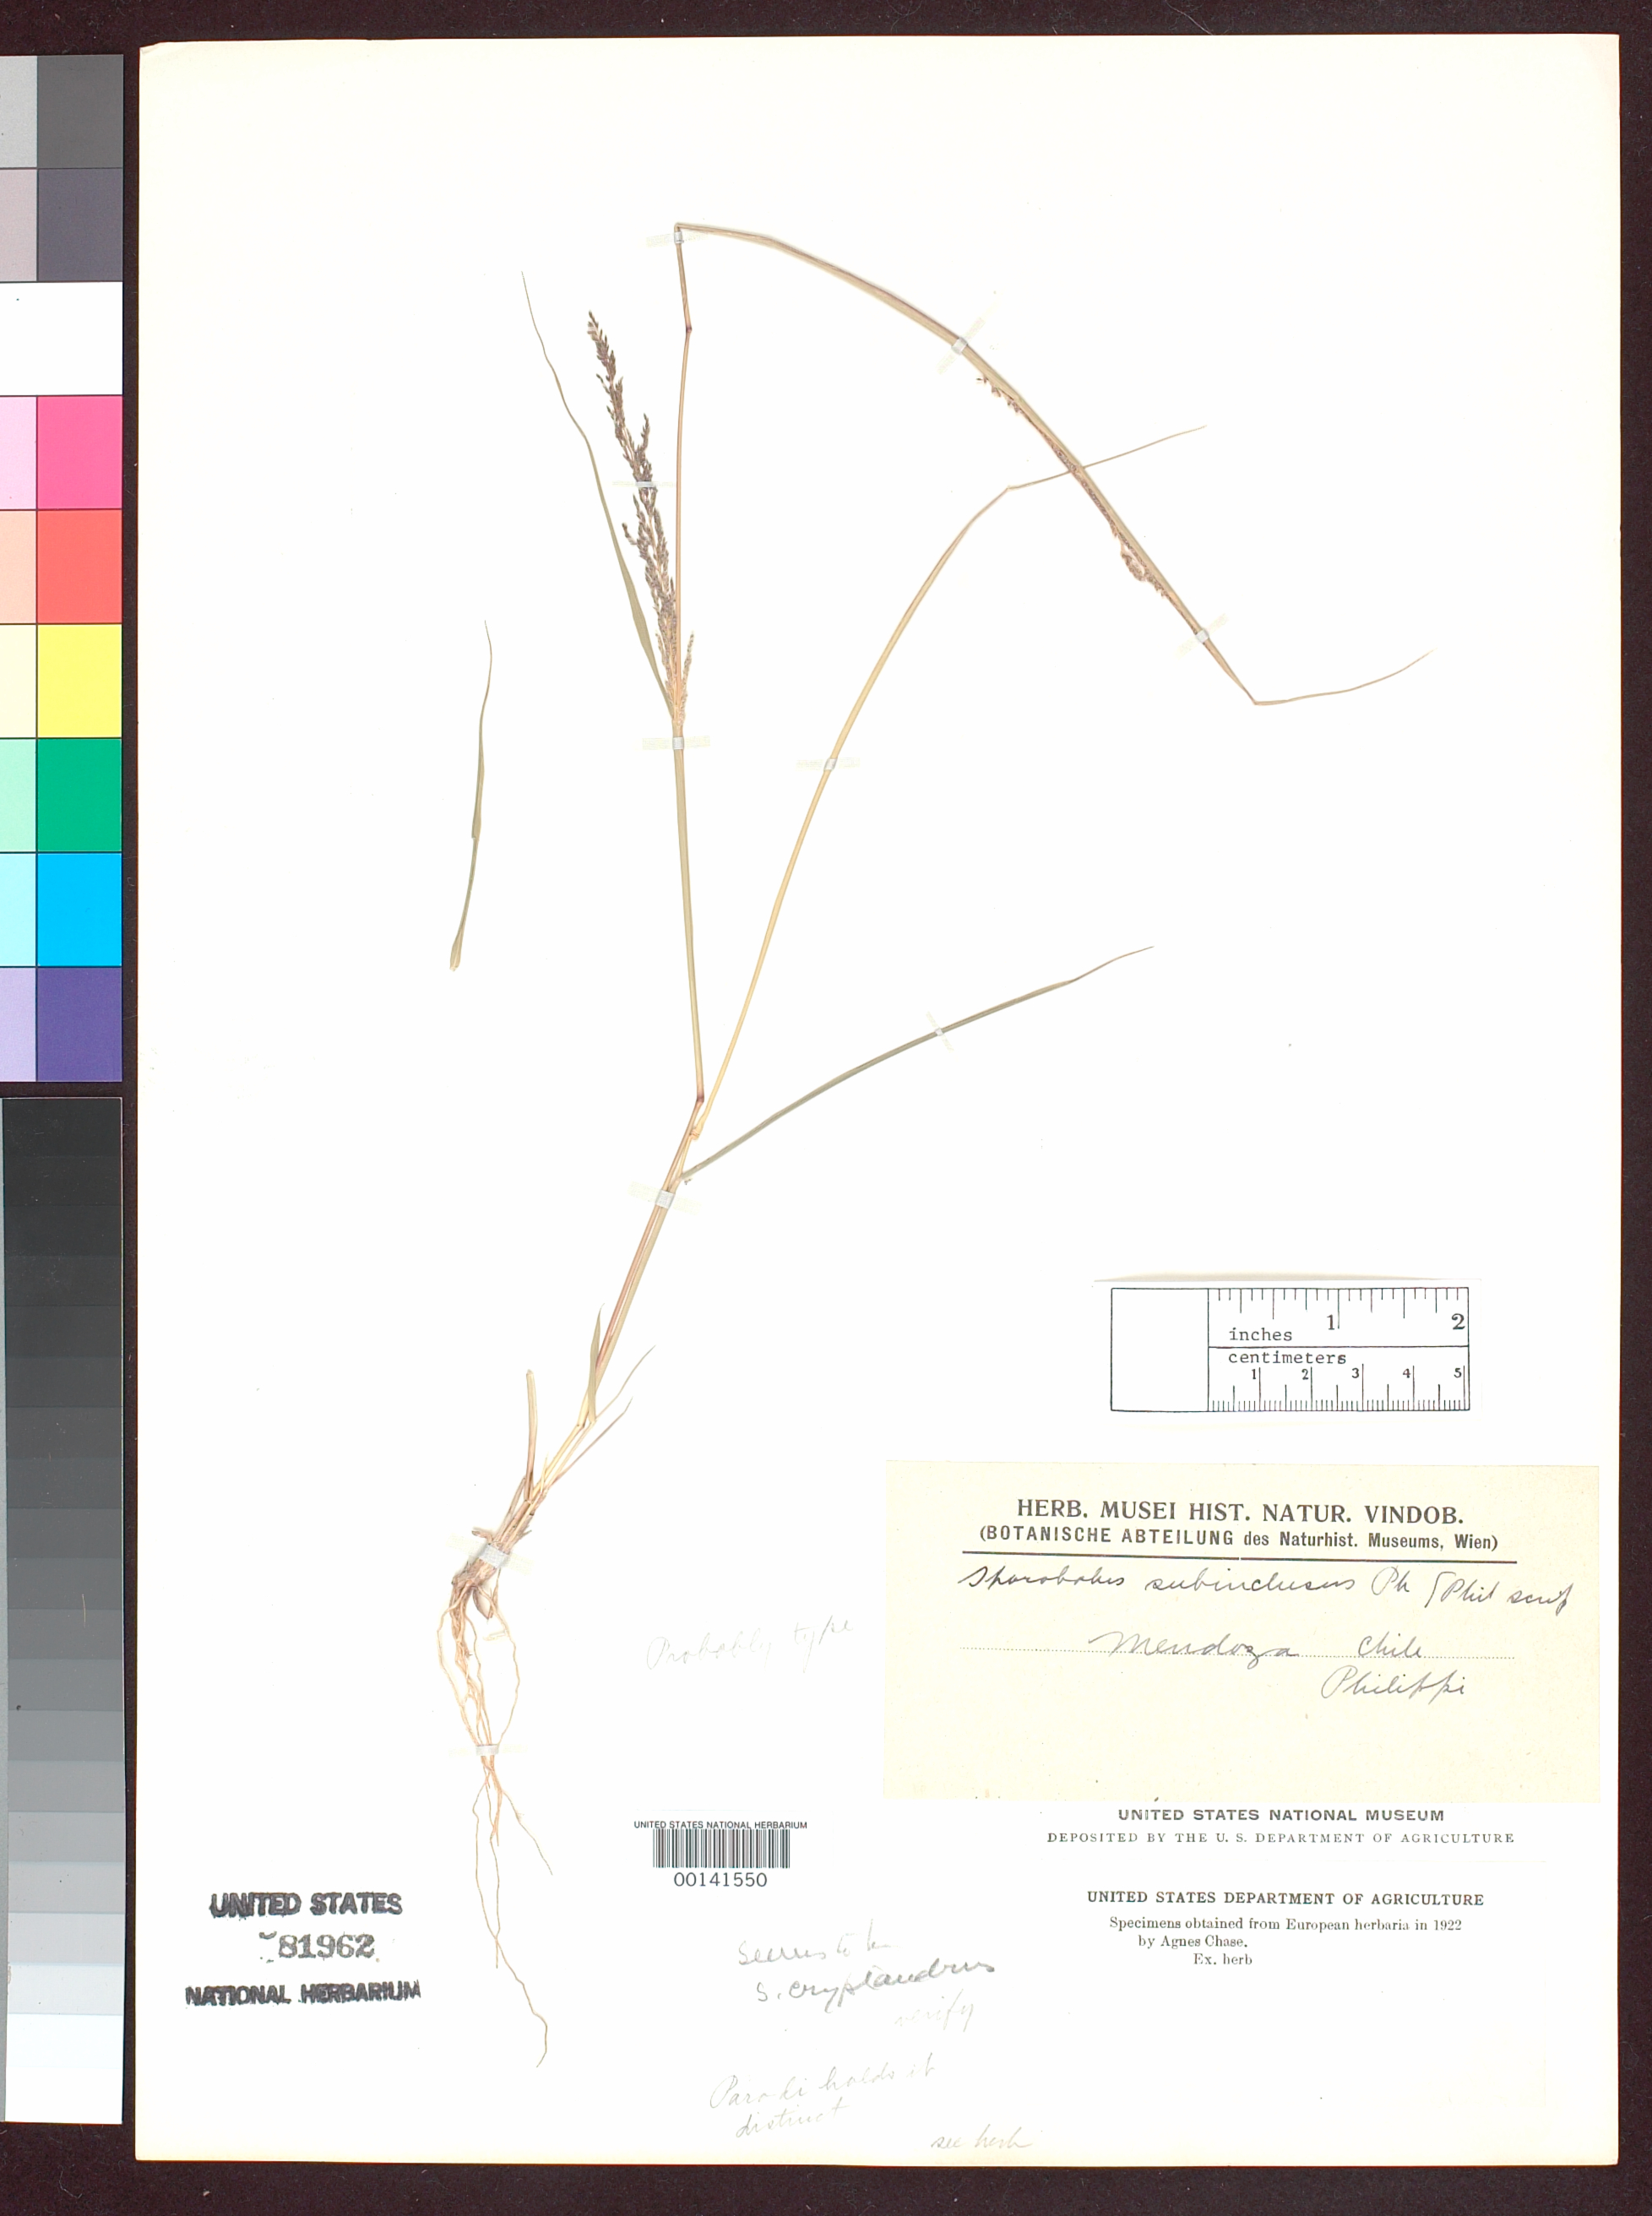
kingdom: Plantae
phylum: Tracheophyta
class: Liliopsida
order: Poales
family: Poaceae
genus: Sporobolus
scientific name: Sporobolus subinclusus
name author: Phil.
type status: Possible Type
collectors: R. A. Philippi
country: Argentina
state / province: Mendoza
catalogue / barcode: US 81962